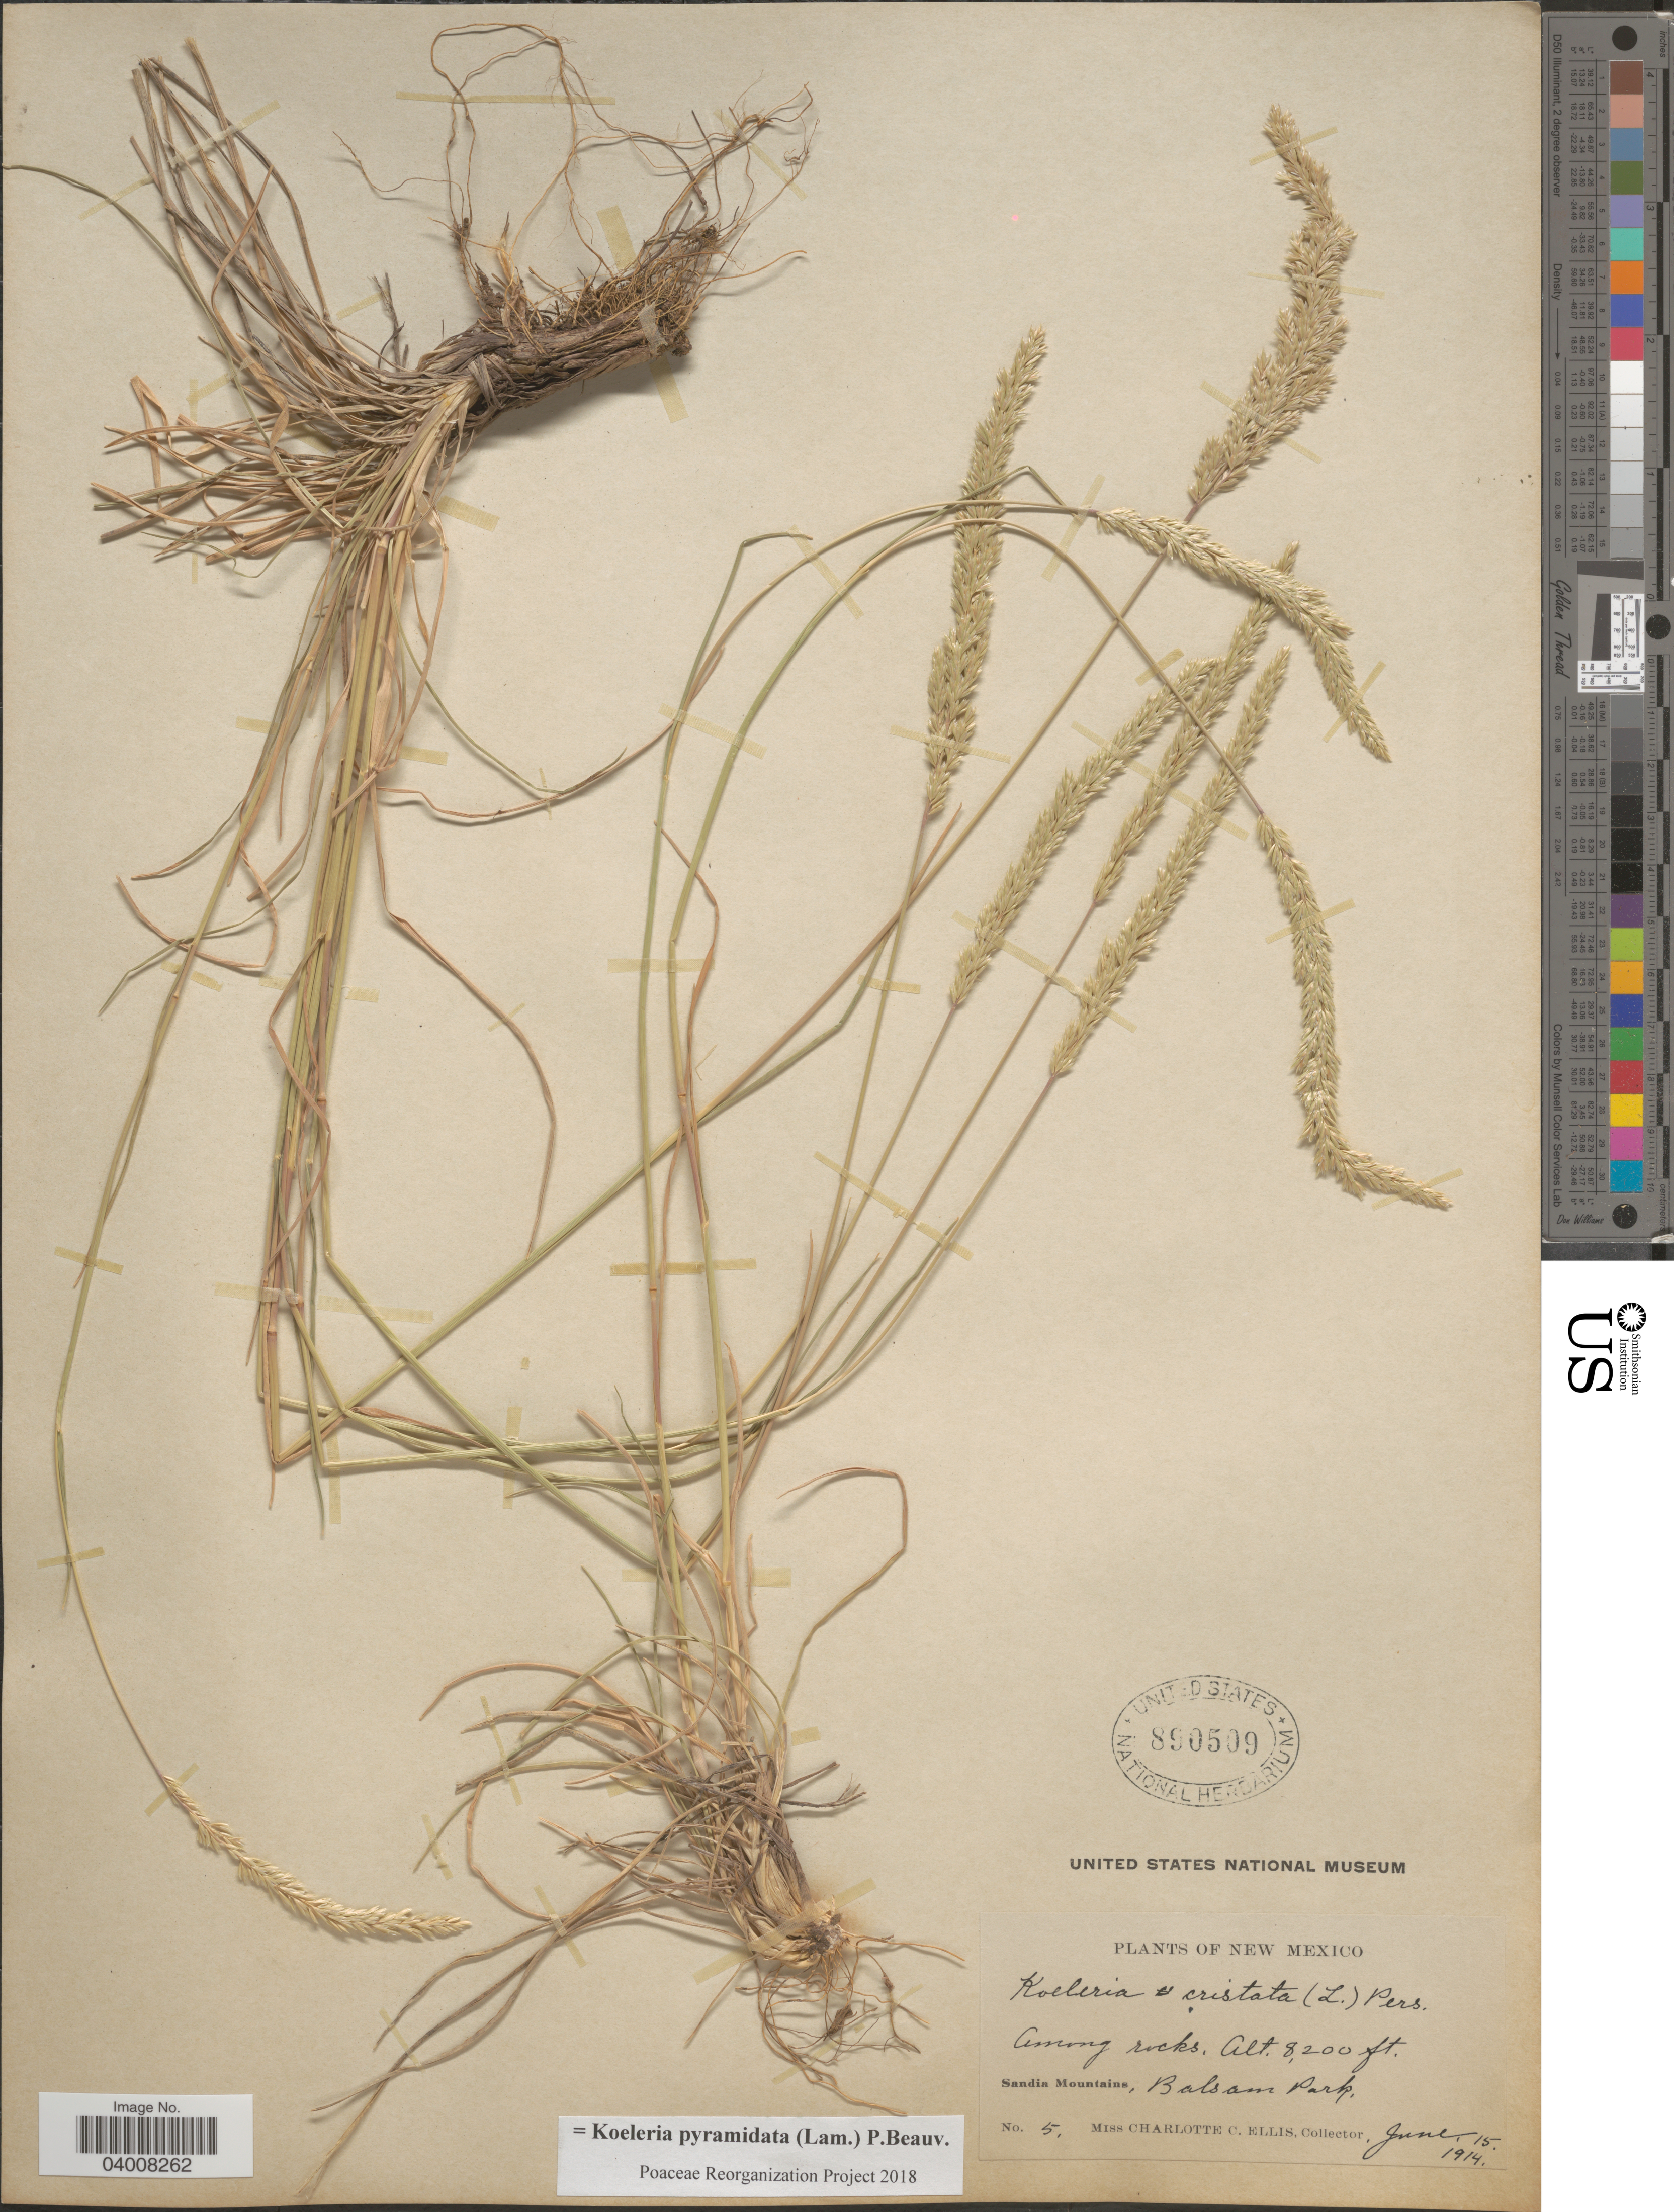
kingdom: Plantae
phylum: Tracheophyta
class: Liliopsida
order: Poales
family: Poaceae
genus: Koeleria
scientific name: Koeleria pyramidata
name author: (Lam.) P. Beauv.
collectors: C. C. Ellis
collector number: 5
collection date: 1914-06-15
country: United States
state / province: New Mexico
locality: Sandia Mountains, Balsam Park.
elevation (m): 2499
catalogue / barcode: US 890509